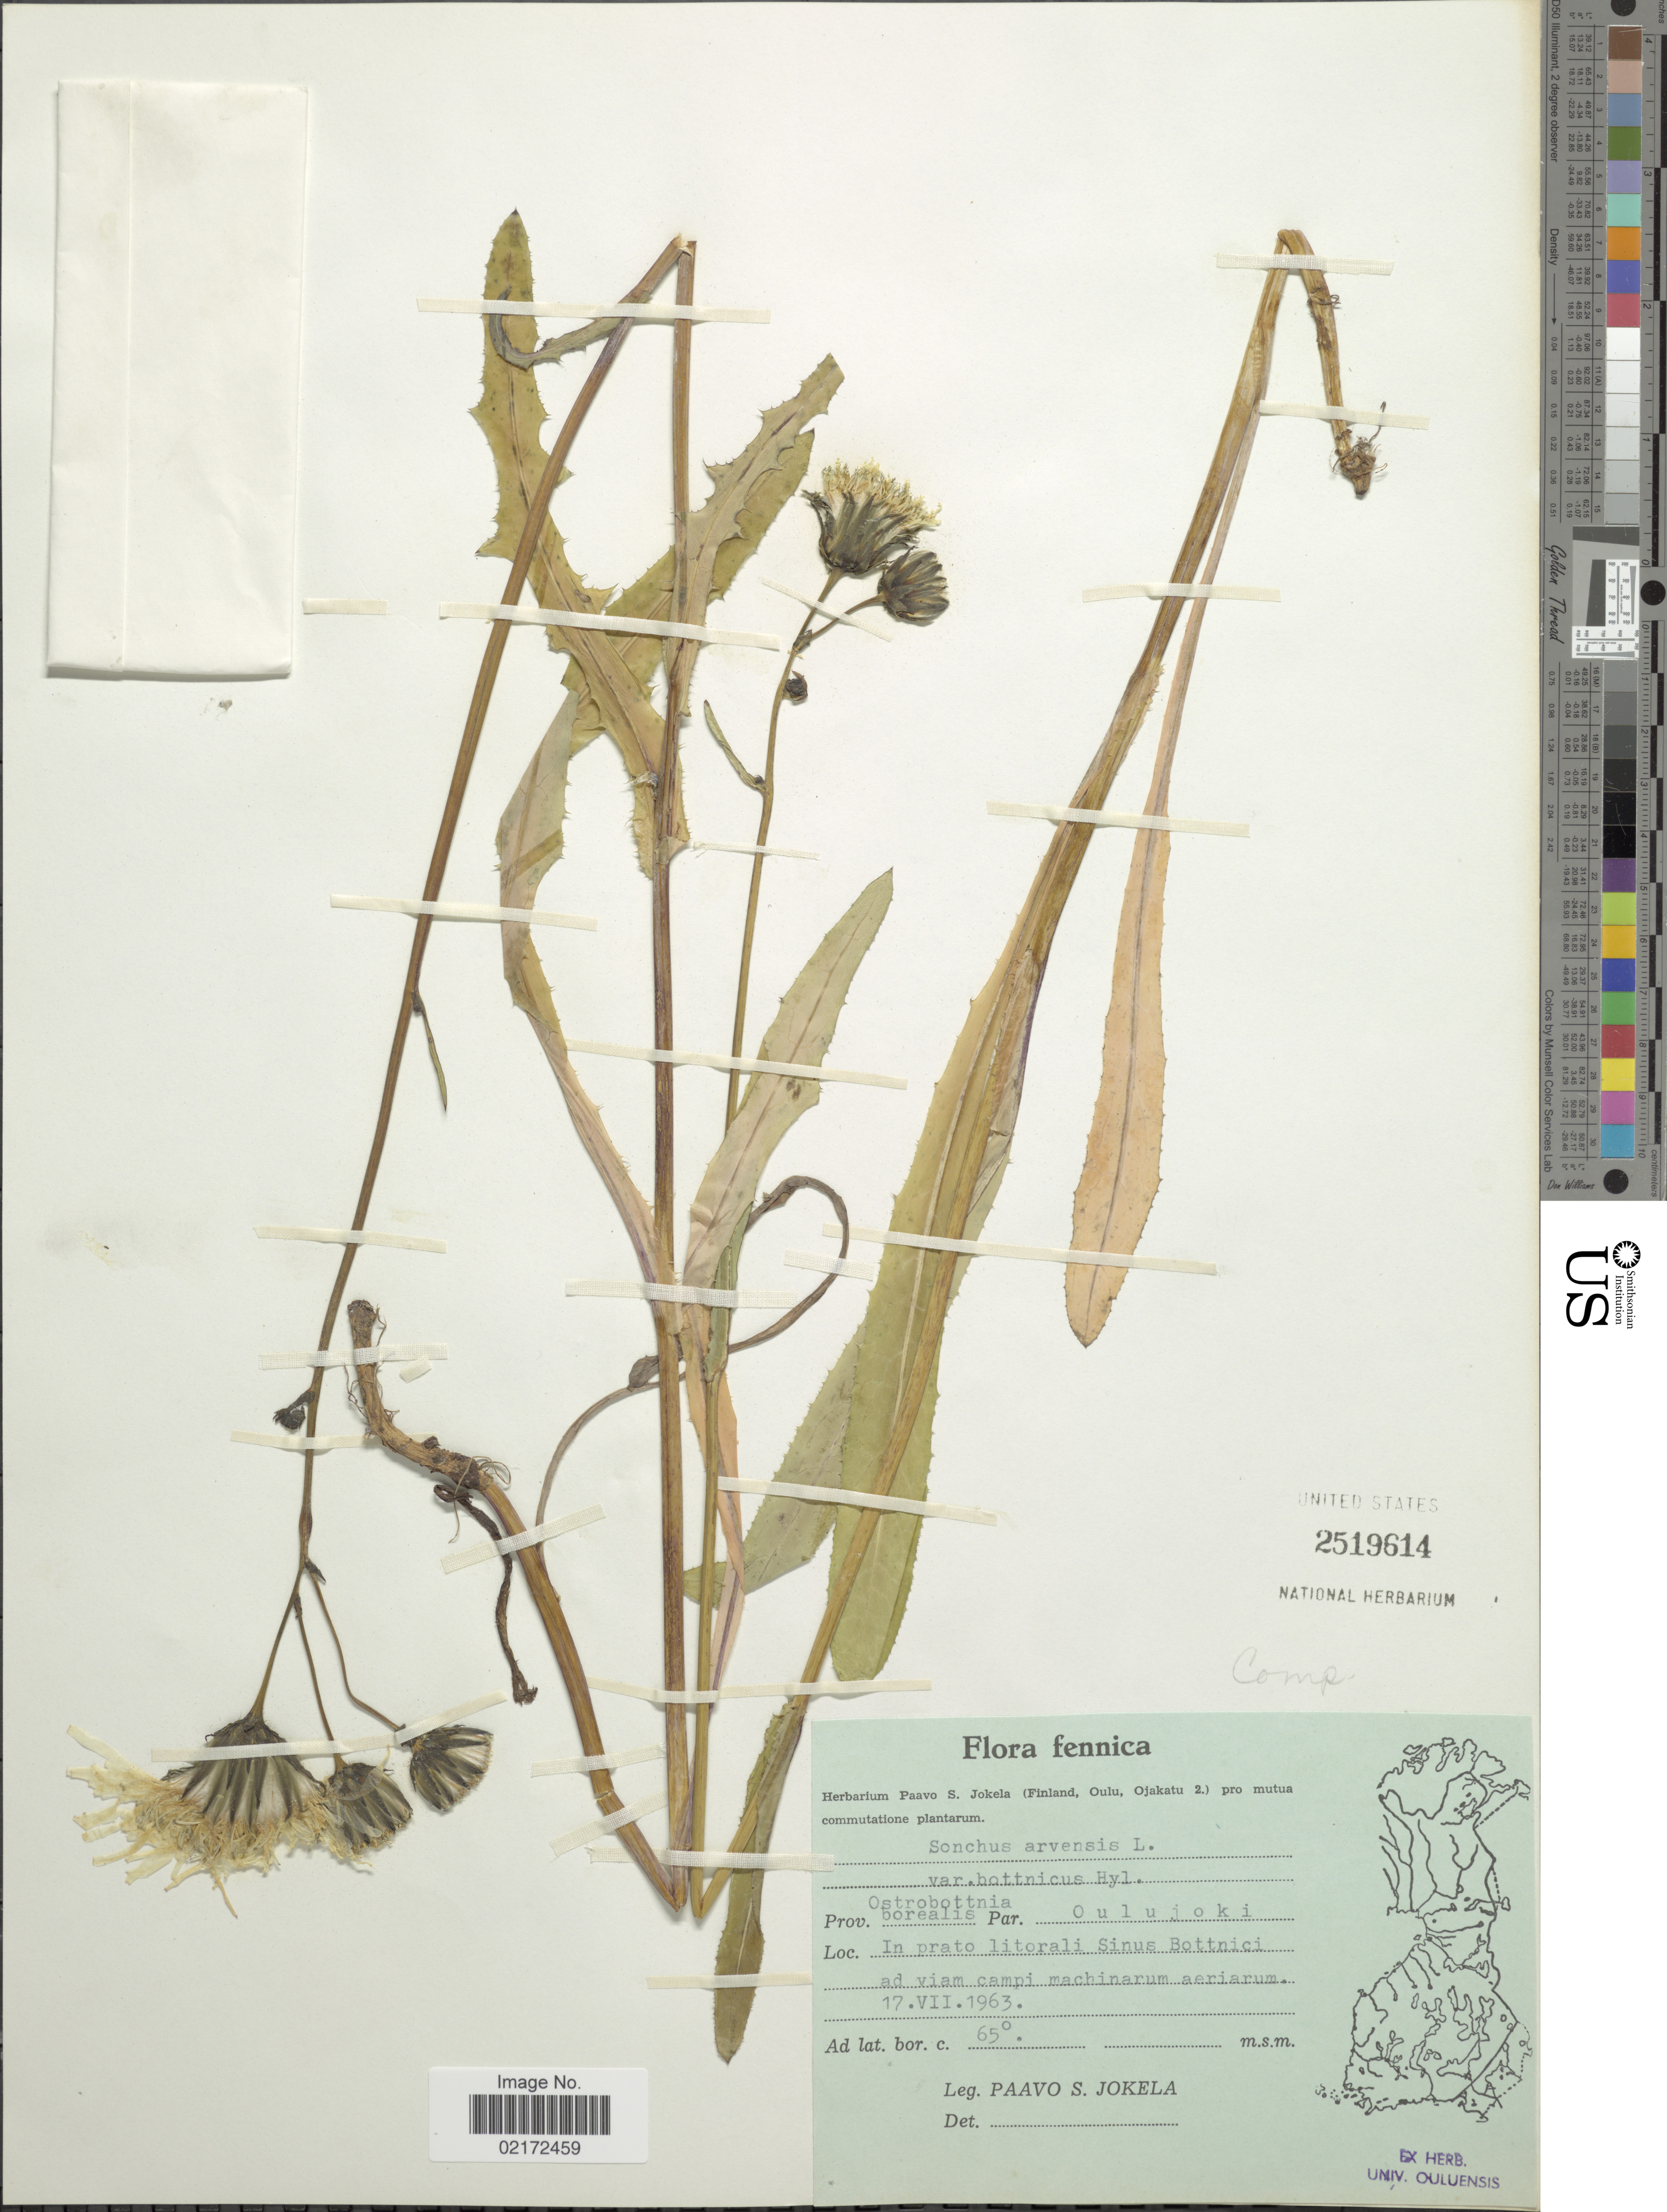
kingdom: Plantae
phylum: Tracheophyta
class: Magnoliopsida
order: Asterales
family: Asteraceae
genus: Sonchus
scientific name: Sonchus arvensis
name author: L.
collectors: P. Jokela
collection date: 1963-07-17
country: Finland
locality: Fennica. Prov. Ostrobottnia borealis. Par. Oulujoki. In prato litorali Sinus Bottnici ad viam campi machinarum aeriarum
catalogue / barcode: US 2519614